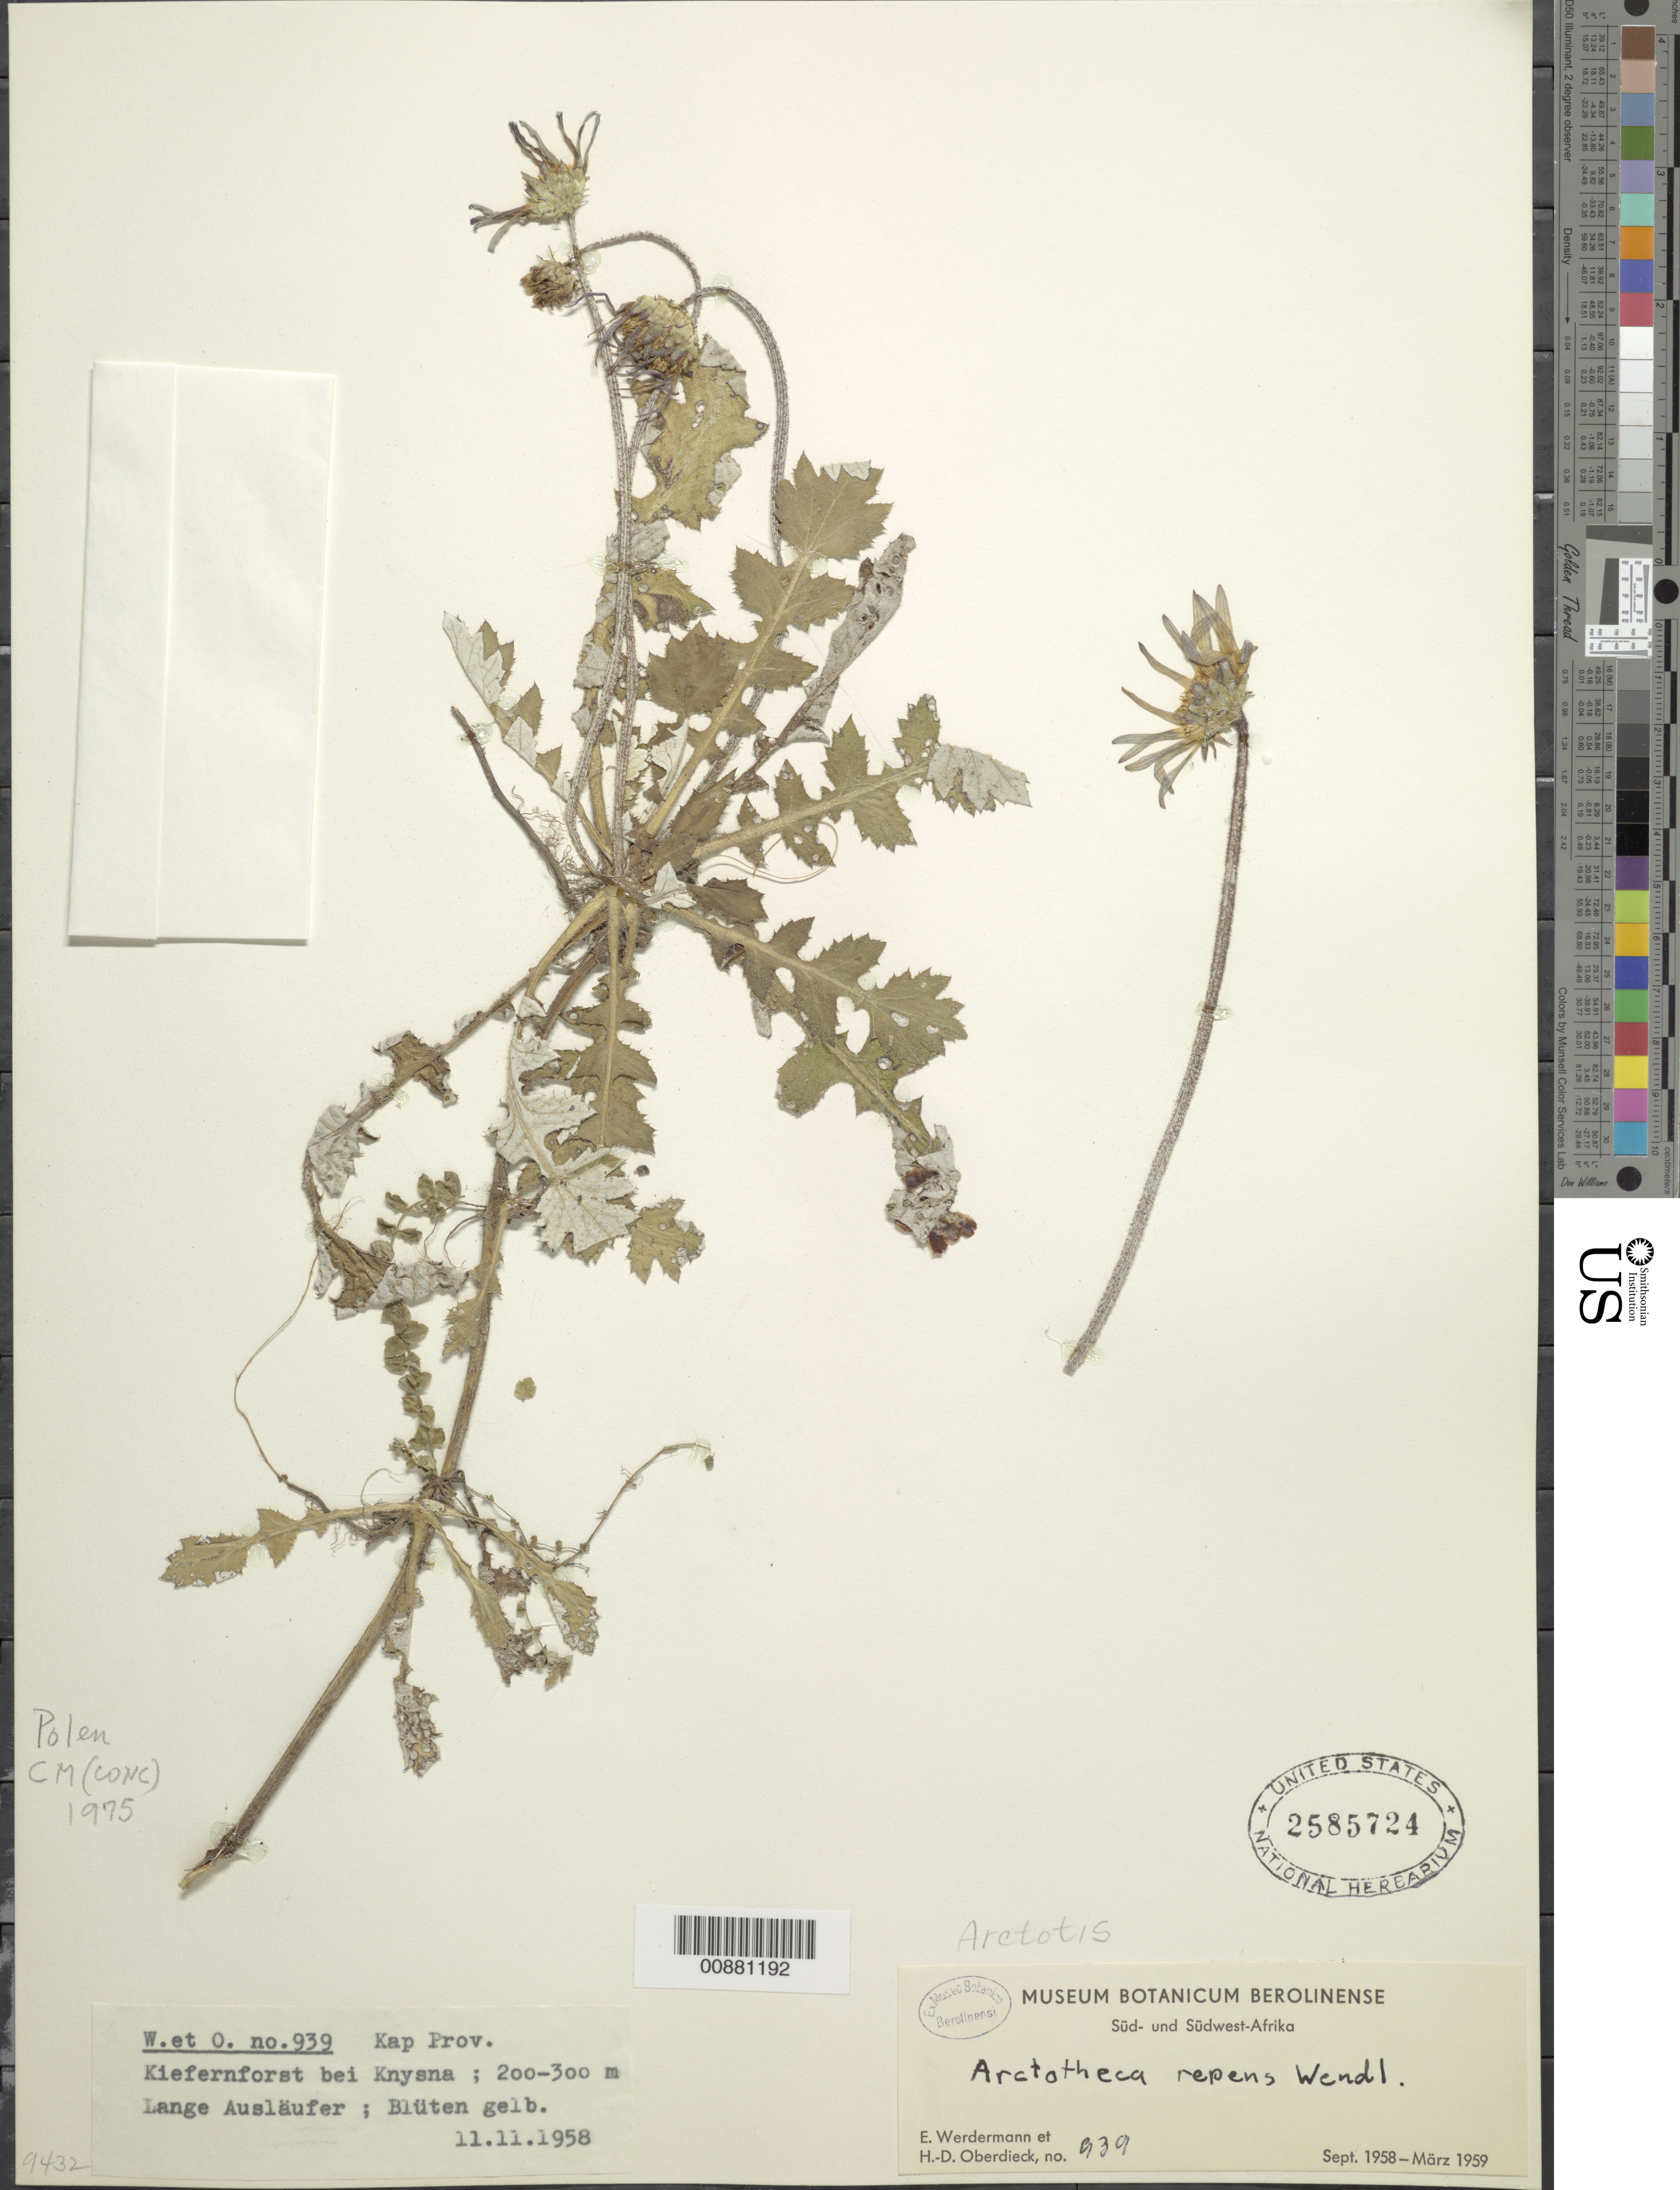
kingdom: Plantae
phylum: Tracheophyta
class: Magnoliopsida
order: Asterales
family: Asteraceae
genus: Arctotheca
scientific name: Arctotheca prostrata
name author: (Salisb.) Britten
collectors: E. Werdermann & H. Oberdieck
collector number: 939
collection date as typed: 11 November 1958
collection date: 1958-11-11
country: South Africa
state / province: Western Cape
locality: Kiefernforst bei Knysna; 200-300m Lange Auslaufer; Bluten gelb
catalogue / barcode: US 2585724